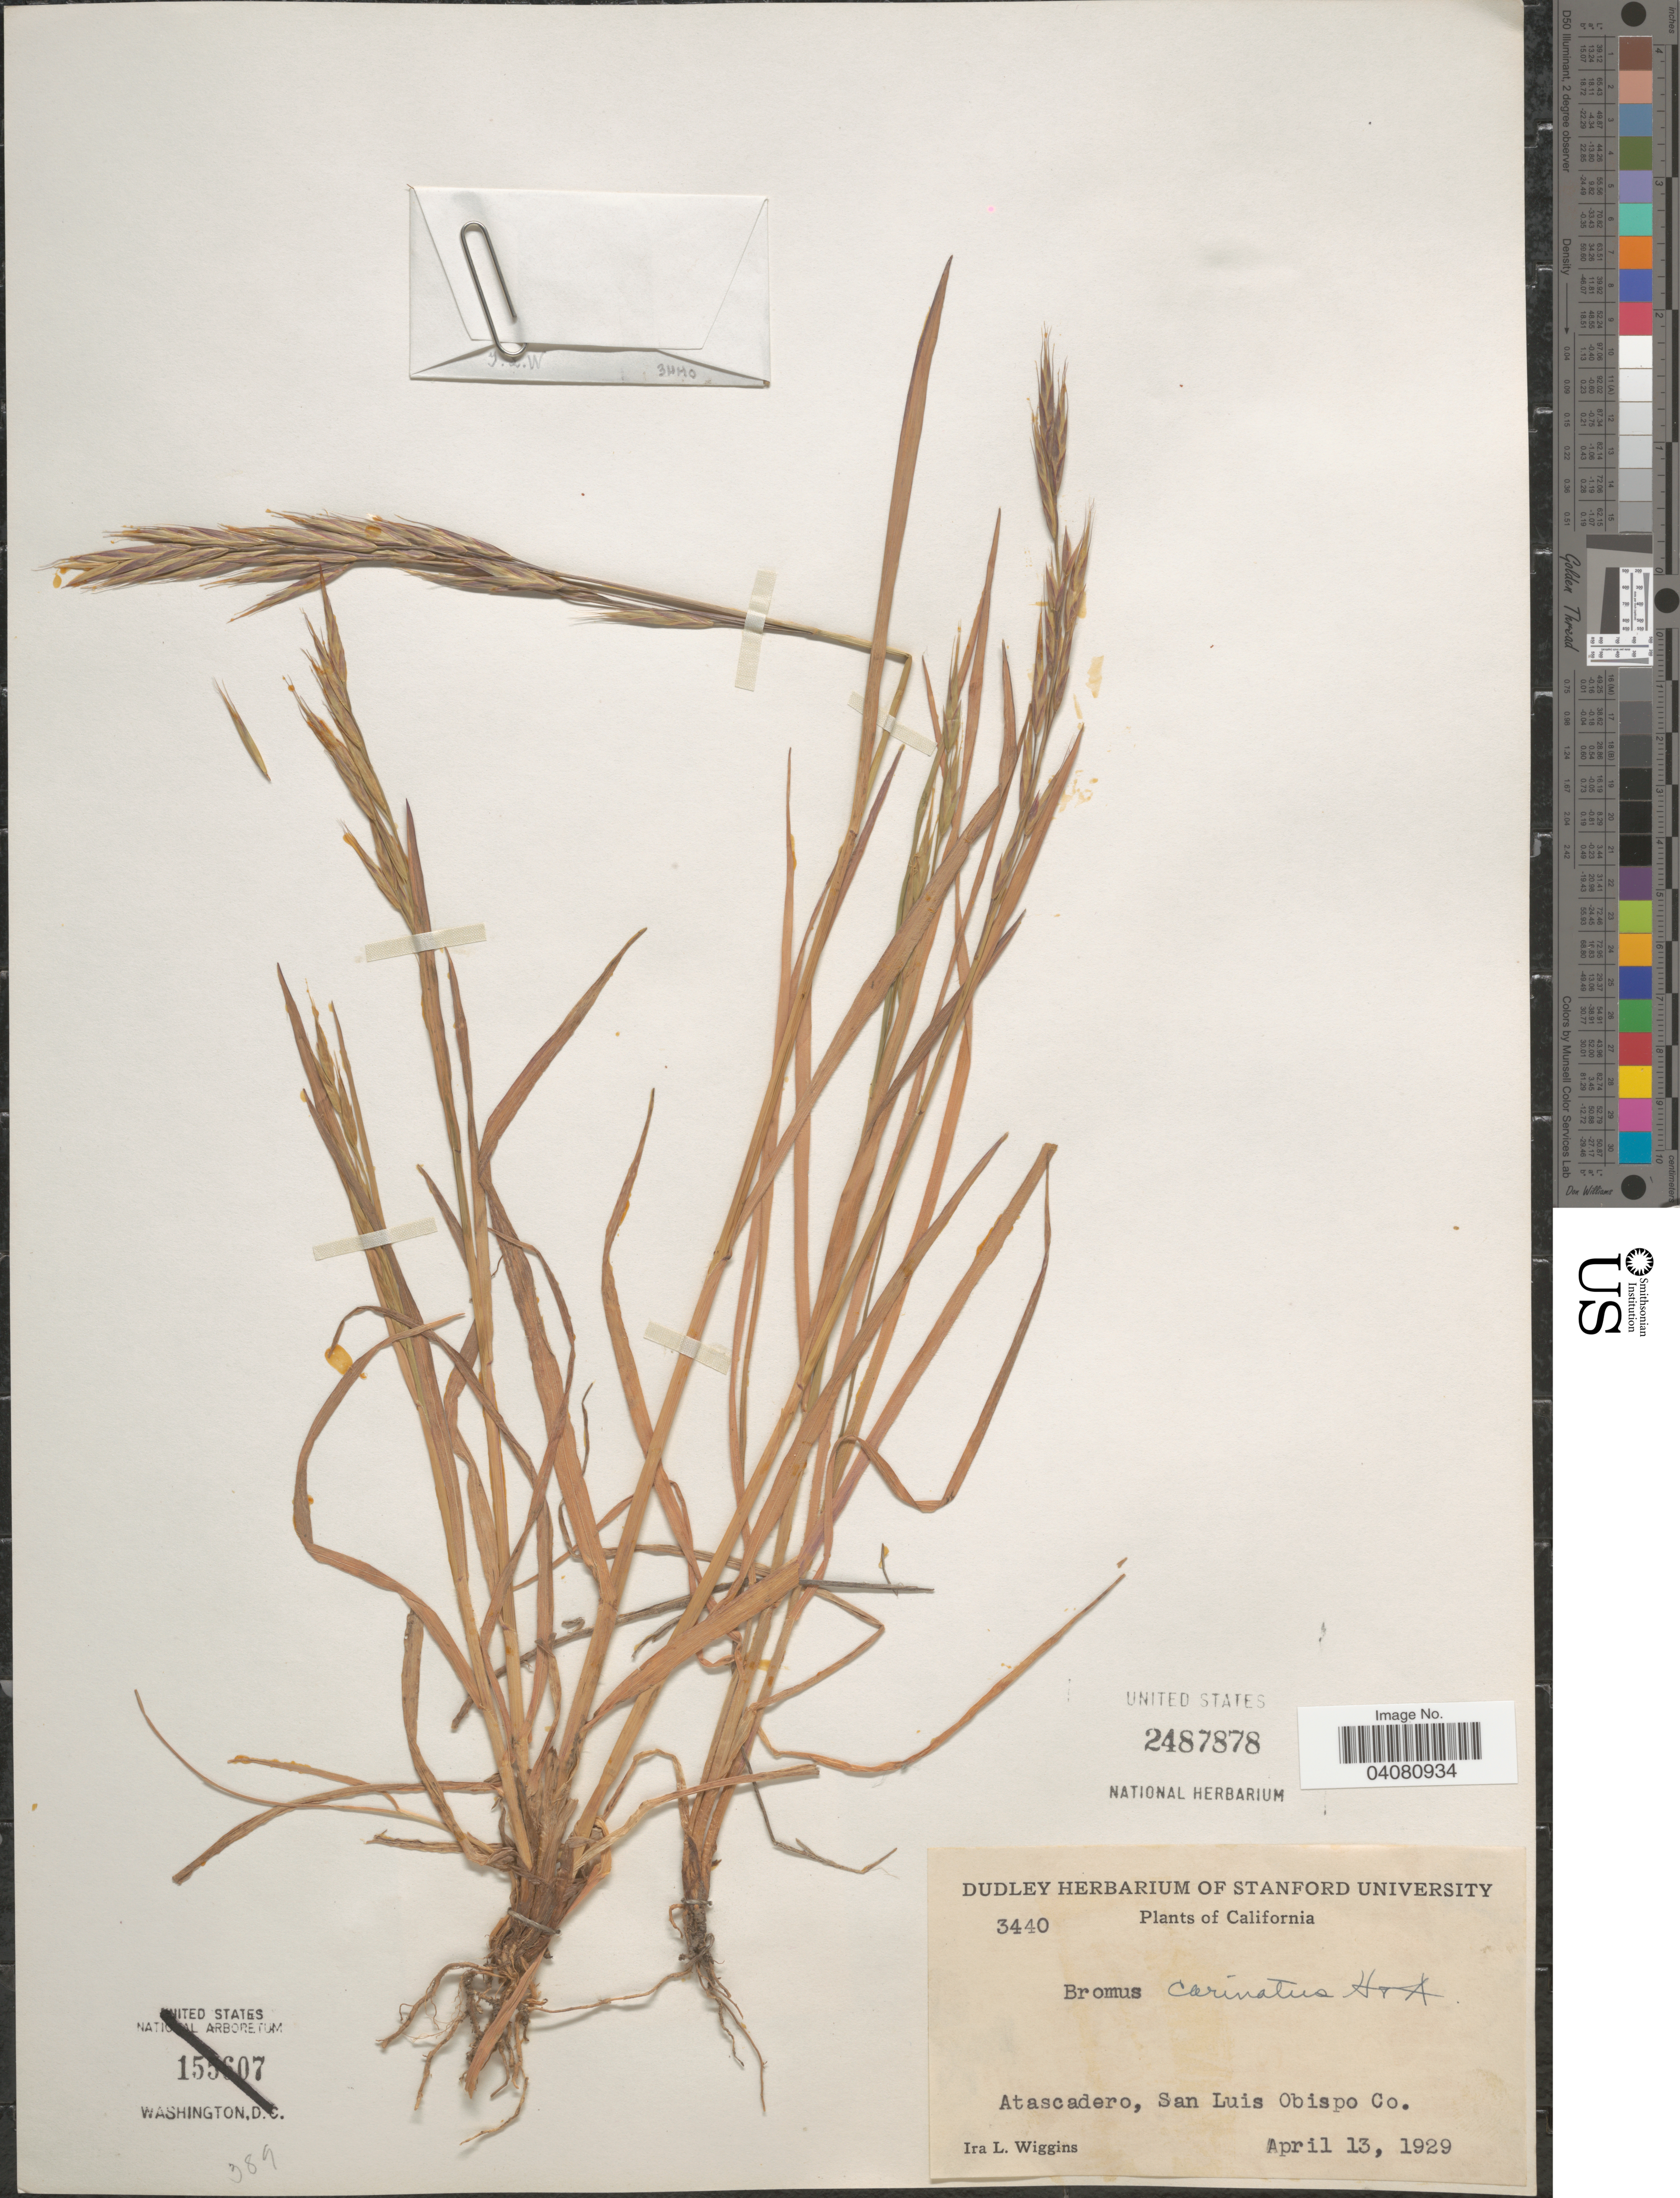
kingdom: Plantae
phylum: Tracheophyta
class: Liliopsida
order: Poales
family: Poaceae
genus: Bromus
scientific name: Bromus carinatus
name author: Hook. & Arn.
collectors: I. L. Wiggins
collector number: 3440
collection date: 1929-04-13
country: United States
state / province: California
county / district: San Luis Obispo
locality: Atascadero, San Luis Obispo Co.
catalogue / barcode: US 2487878